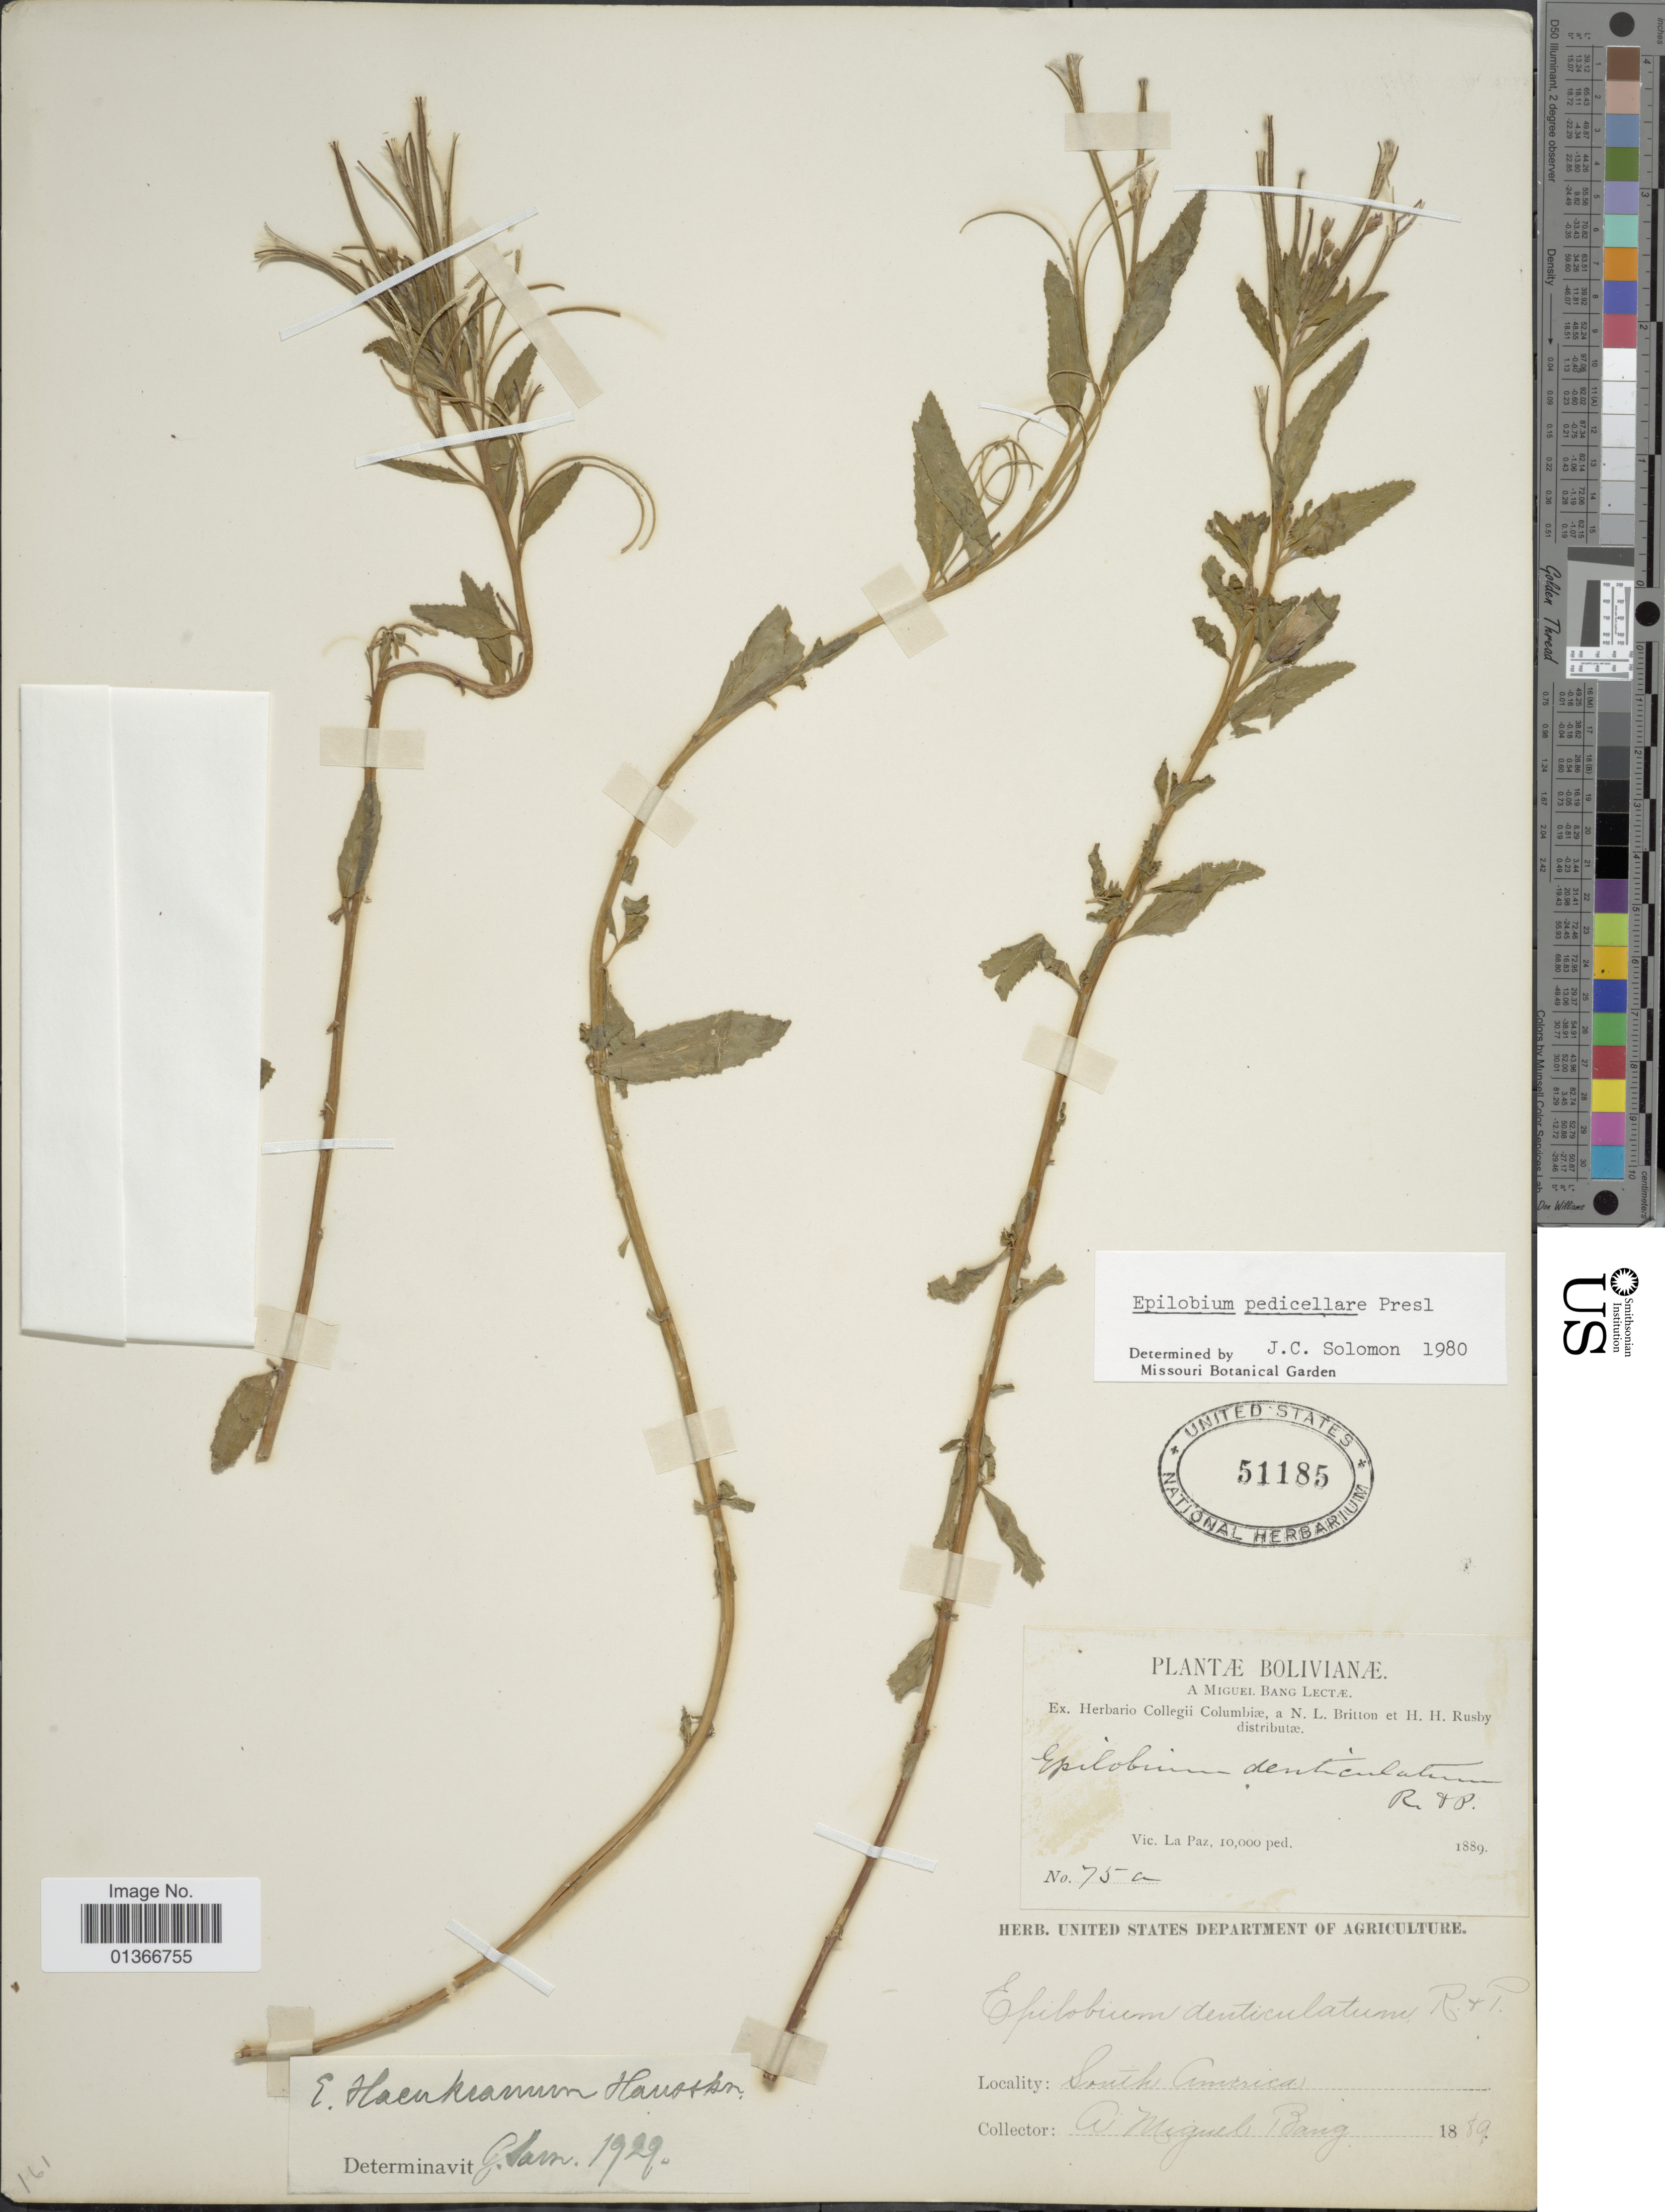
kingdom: Plantae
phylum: Tracheophyta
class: Magnoliopsida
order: Myrtales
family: Onagraceae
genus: Epilobium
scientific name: Epilobium pedicellare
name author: C. Presl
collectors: M. Bang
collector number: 75a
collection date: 1889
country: Bolivia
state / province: La Paz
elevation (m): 3048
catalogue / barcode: US 51185